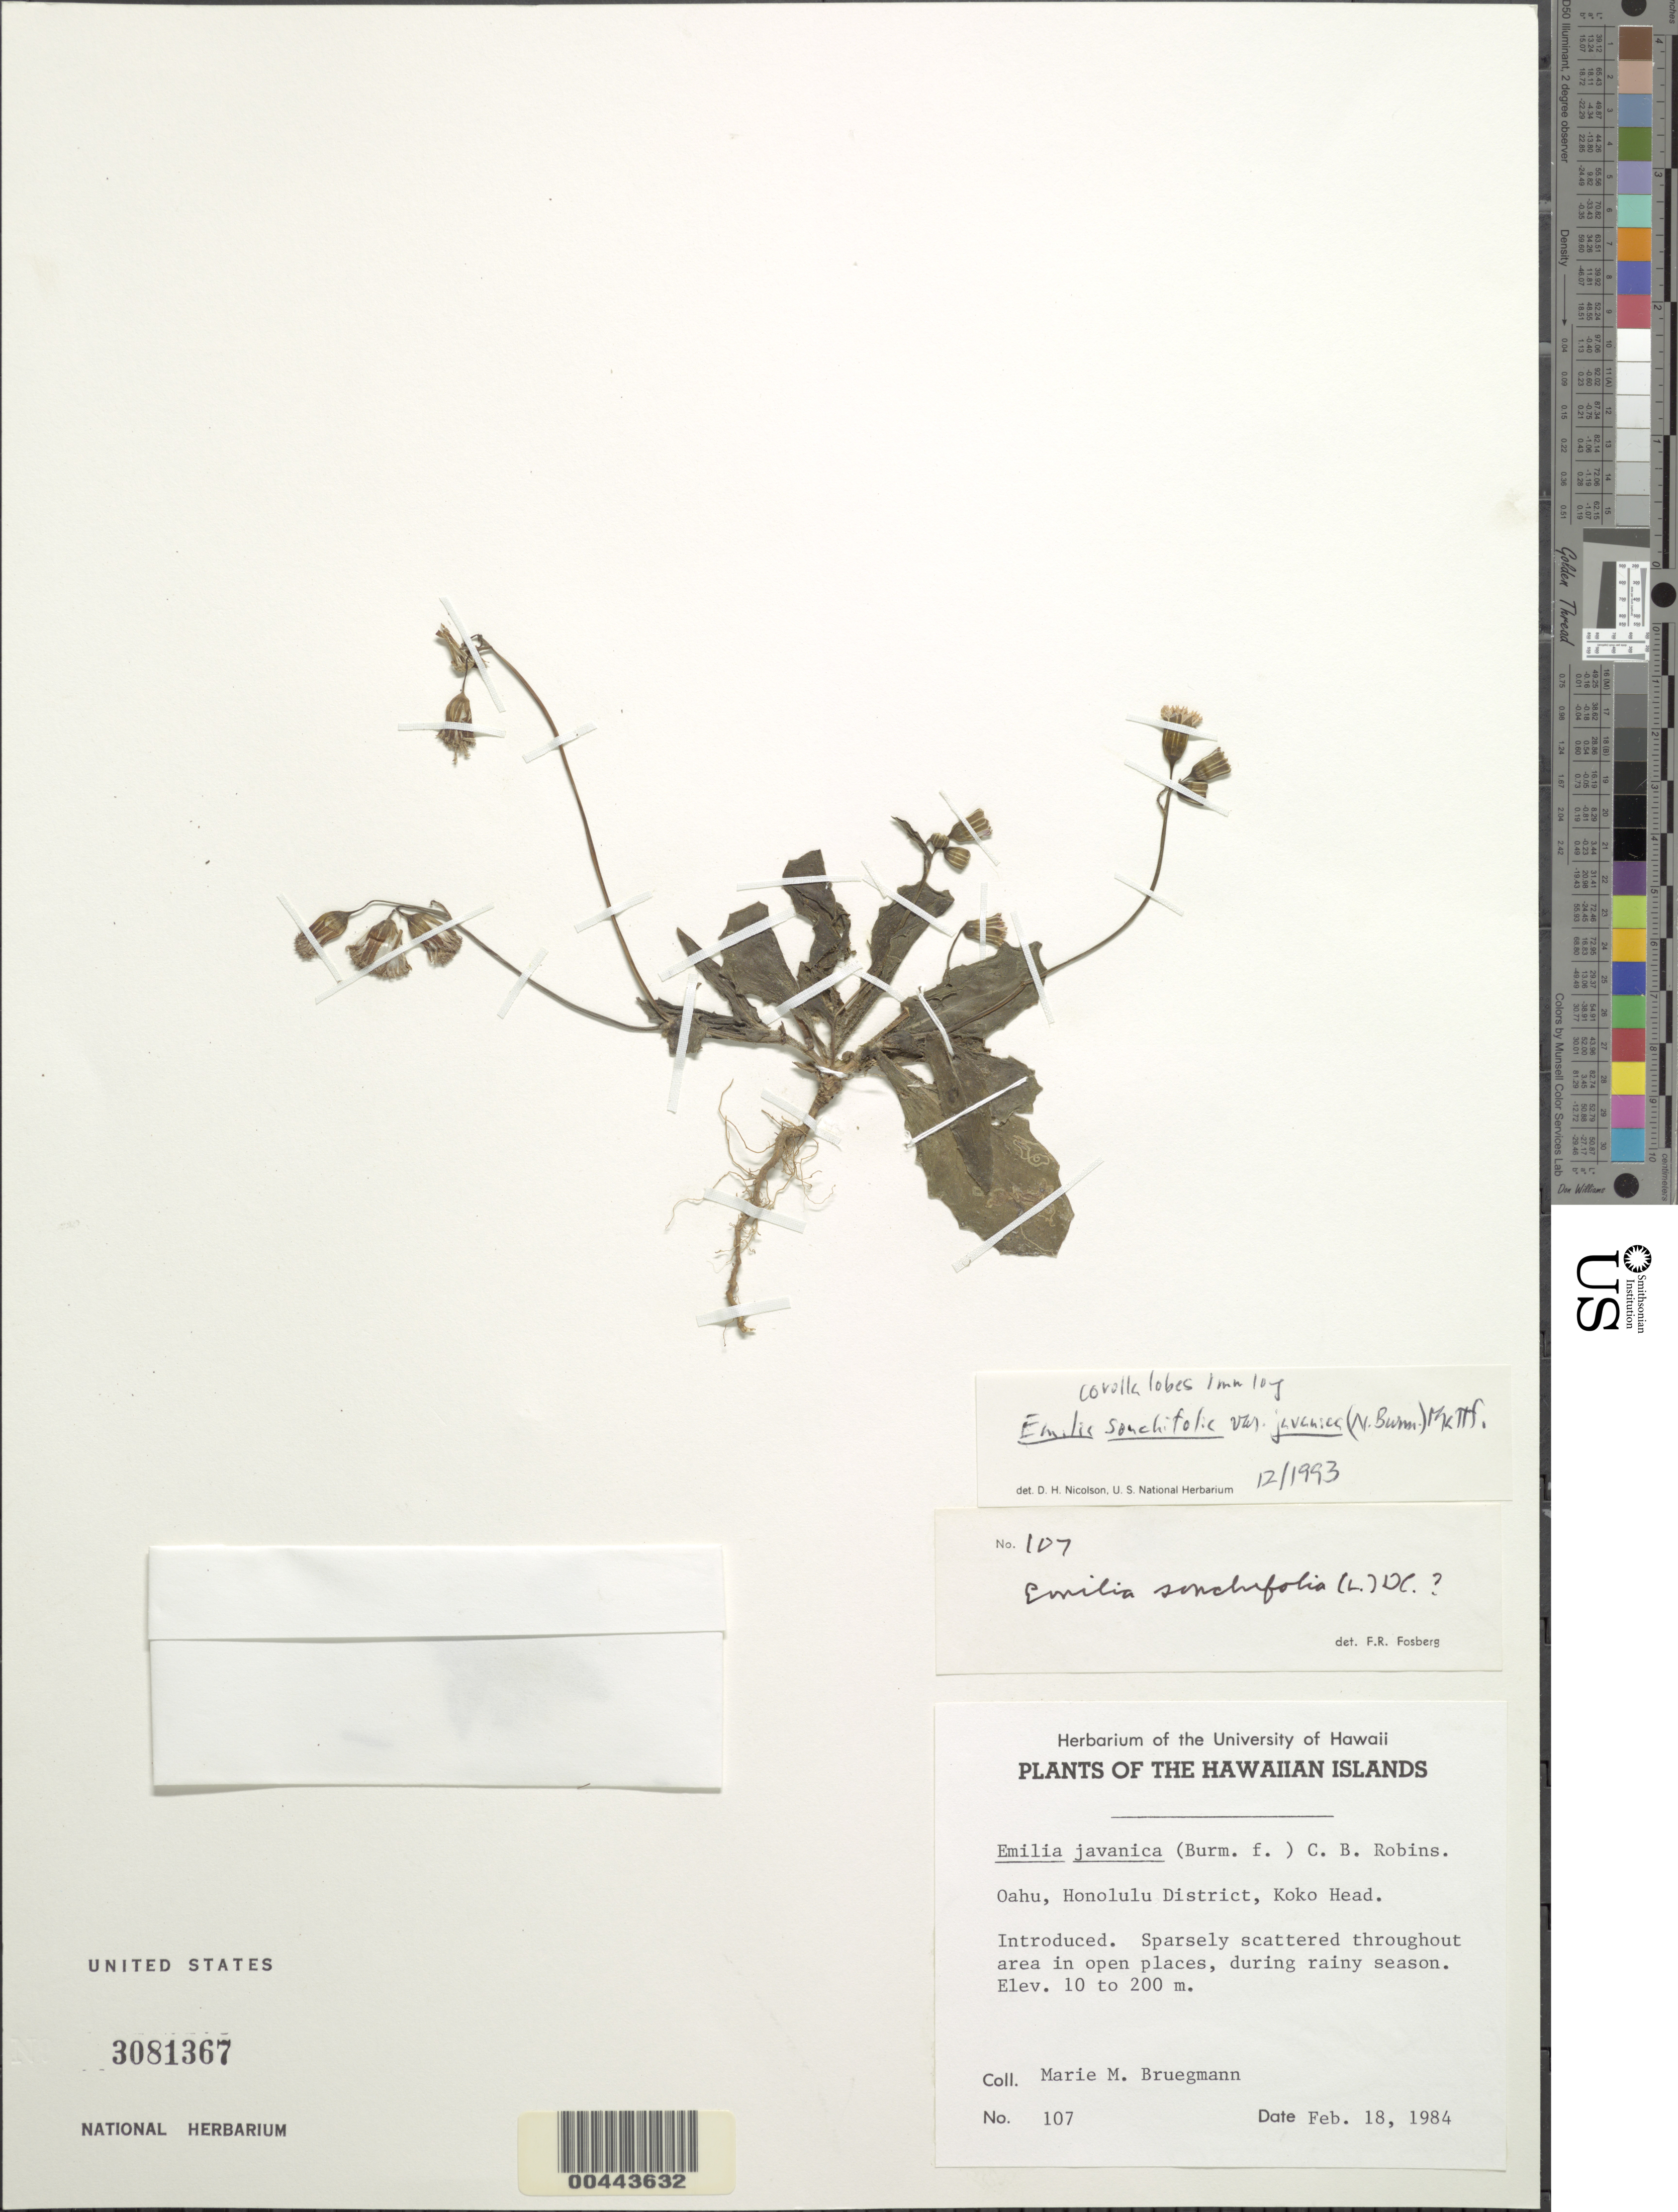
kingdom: Plantae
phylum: Tracheophyta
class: Magnoliopsida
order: Asterales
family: Asteraceae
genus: Emilia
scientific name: Emilia sonchifolia var. javanica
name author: (Burm. f.) Mattf.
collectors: M. Bruegmann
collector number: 107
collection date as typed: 18 Feb 1984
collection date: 1984-02-18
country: United States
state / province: Hawaii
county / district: Honolulu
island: Oahu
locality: Honolulu District, Koko Head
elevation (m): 10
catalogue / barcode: US 3081367